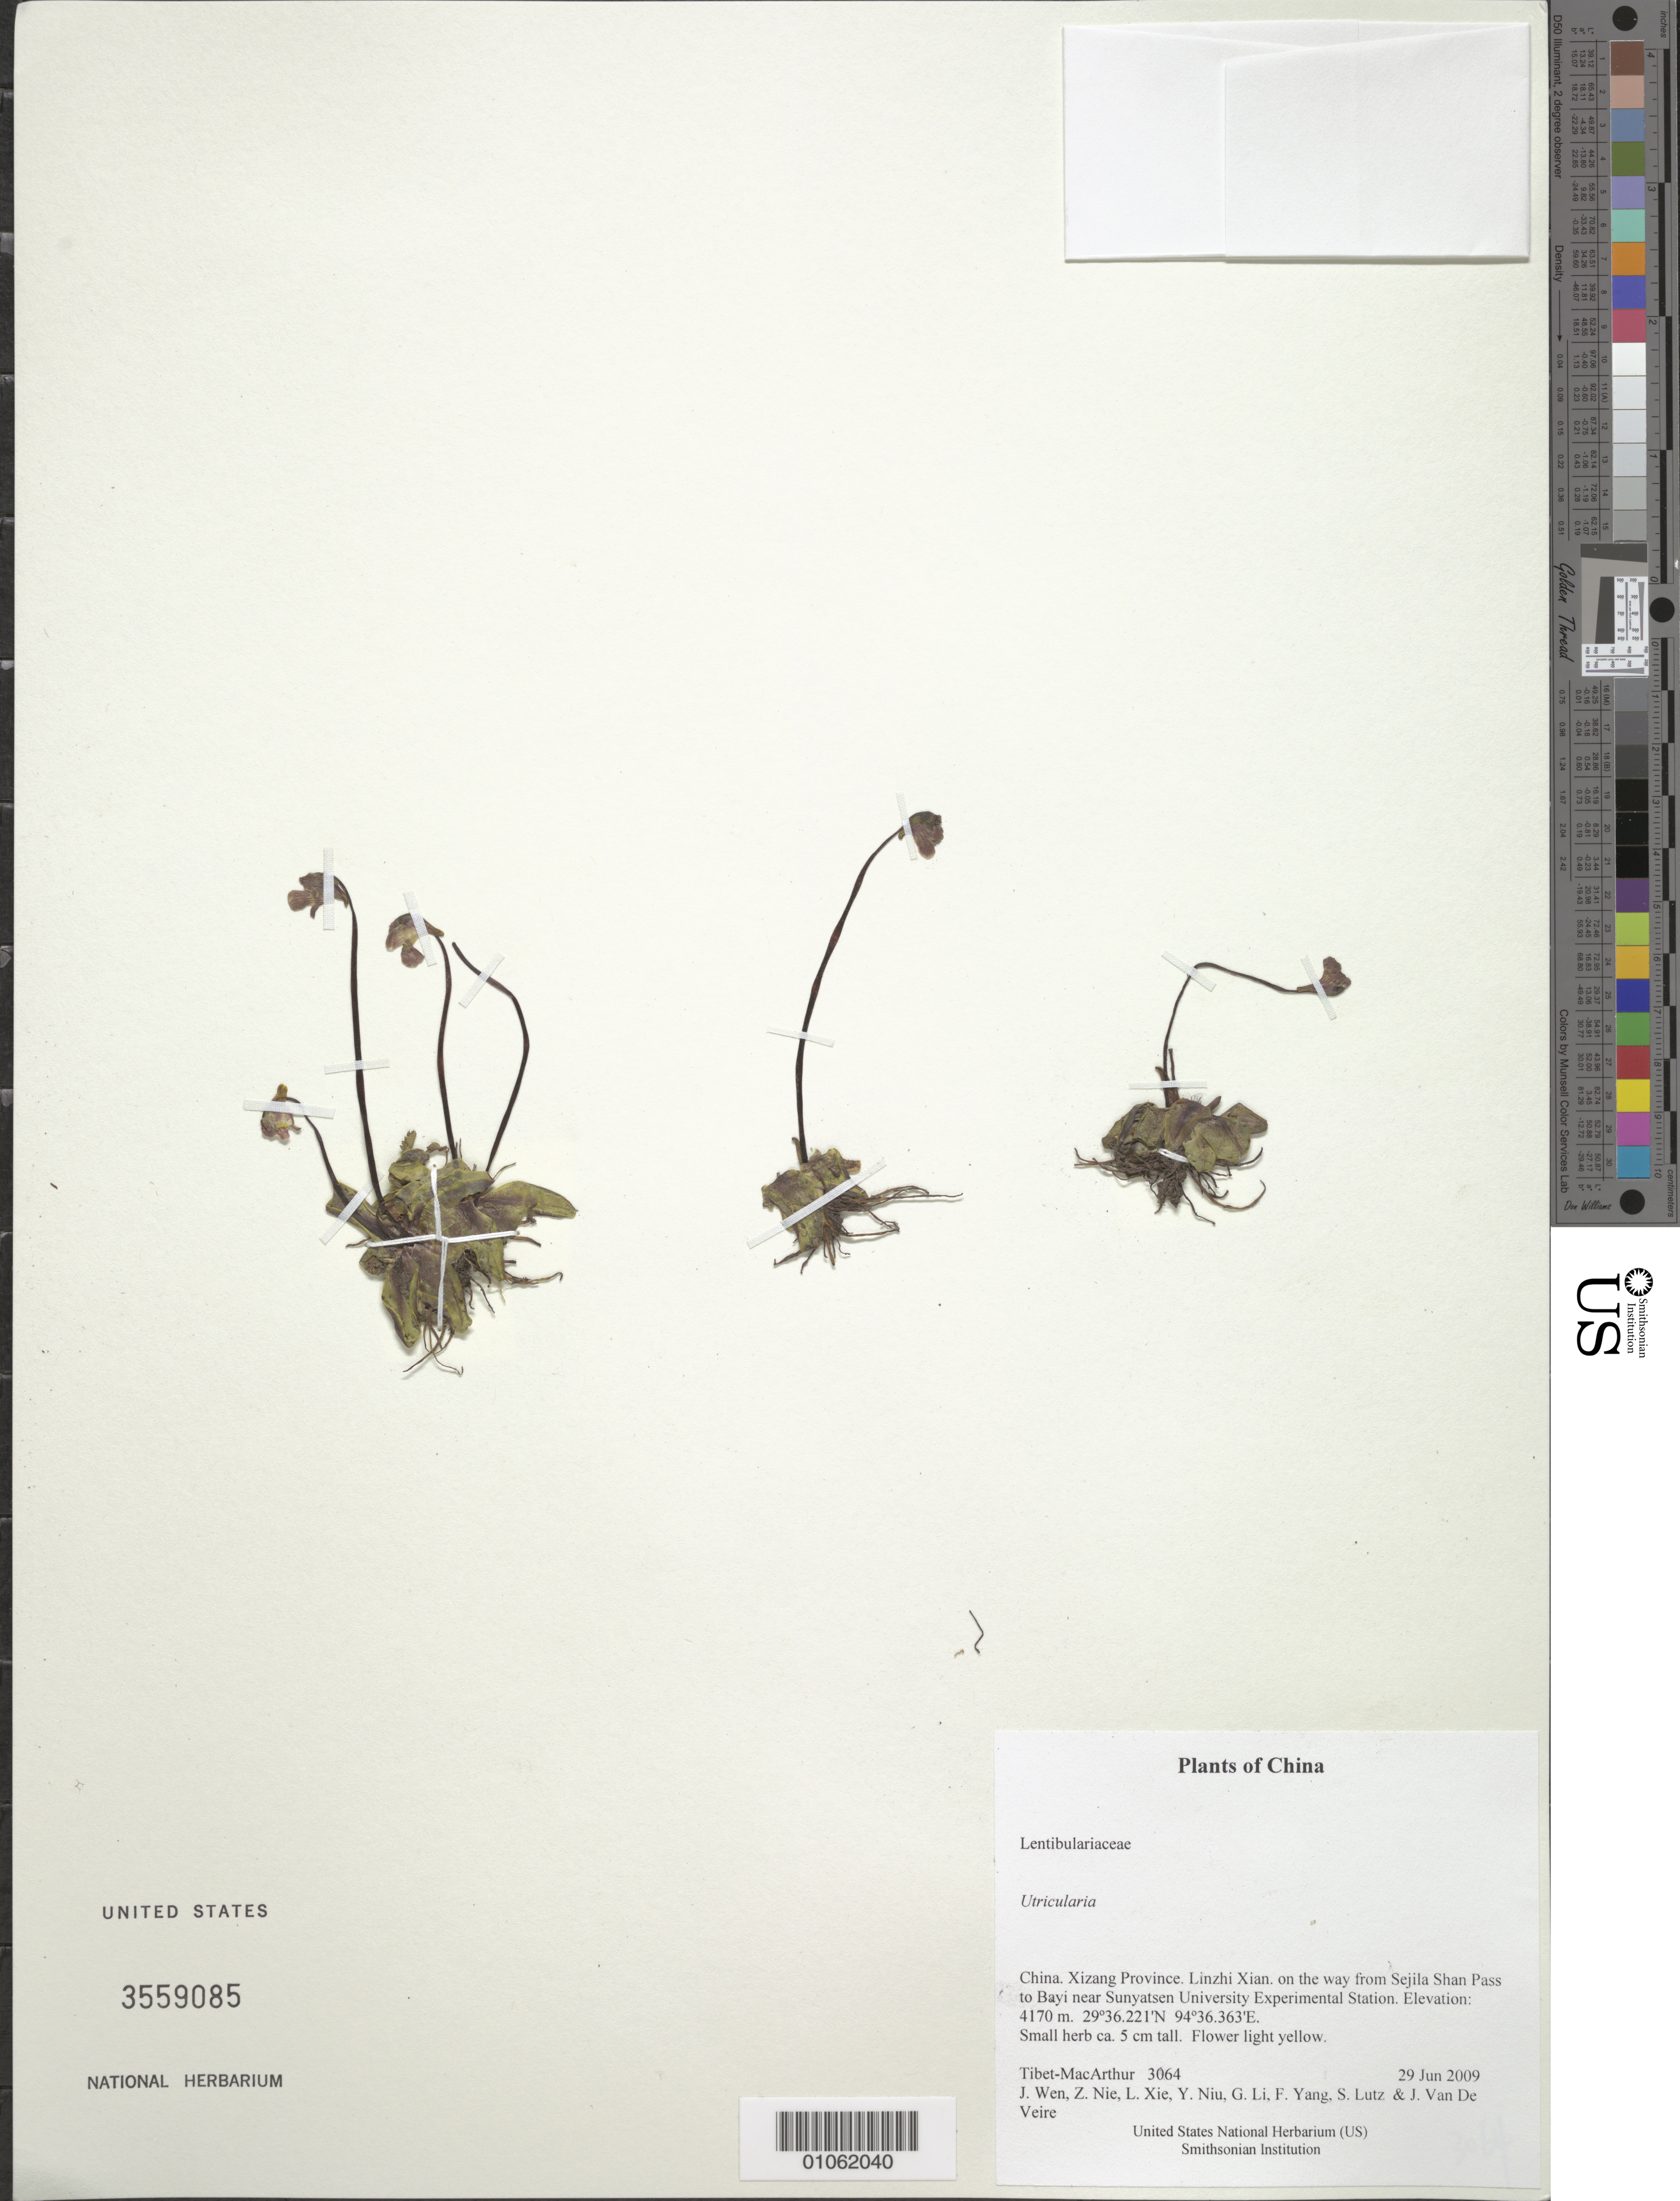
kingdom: Plantae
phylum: Tracheophyta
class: Magnoliopsida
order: Lamiales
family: Lentibulariaceae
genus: Utricularia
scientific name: Utricularia sp.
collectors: Tibet-MacArthur, J. Wen, Z. Nie, L. Xie, Y. Niu, G. Li, F. Yang, S. Lutz & J. Van De Veire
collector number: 3064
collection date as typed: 29 Jun 2009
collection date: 2009-06-29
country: China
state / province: Xizang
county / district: Linzhi Xian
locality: on the way from Sejila Shan Pass to Bayi near Sunyatsen University Experimental Station.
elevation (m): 4170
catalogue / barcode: US 3559085